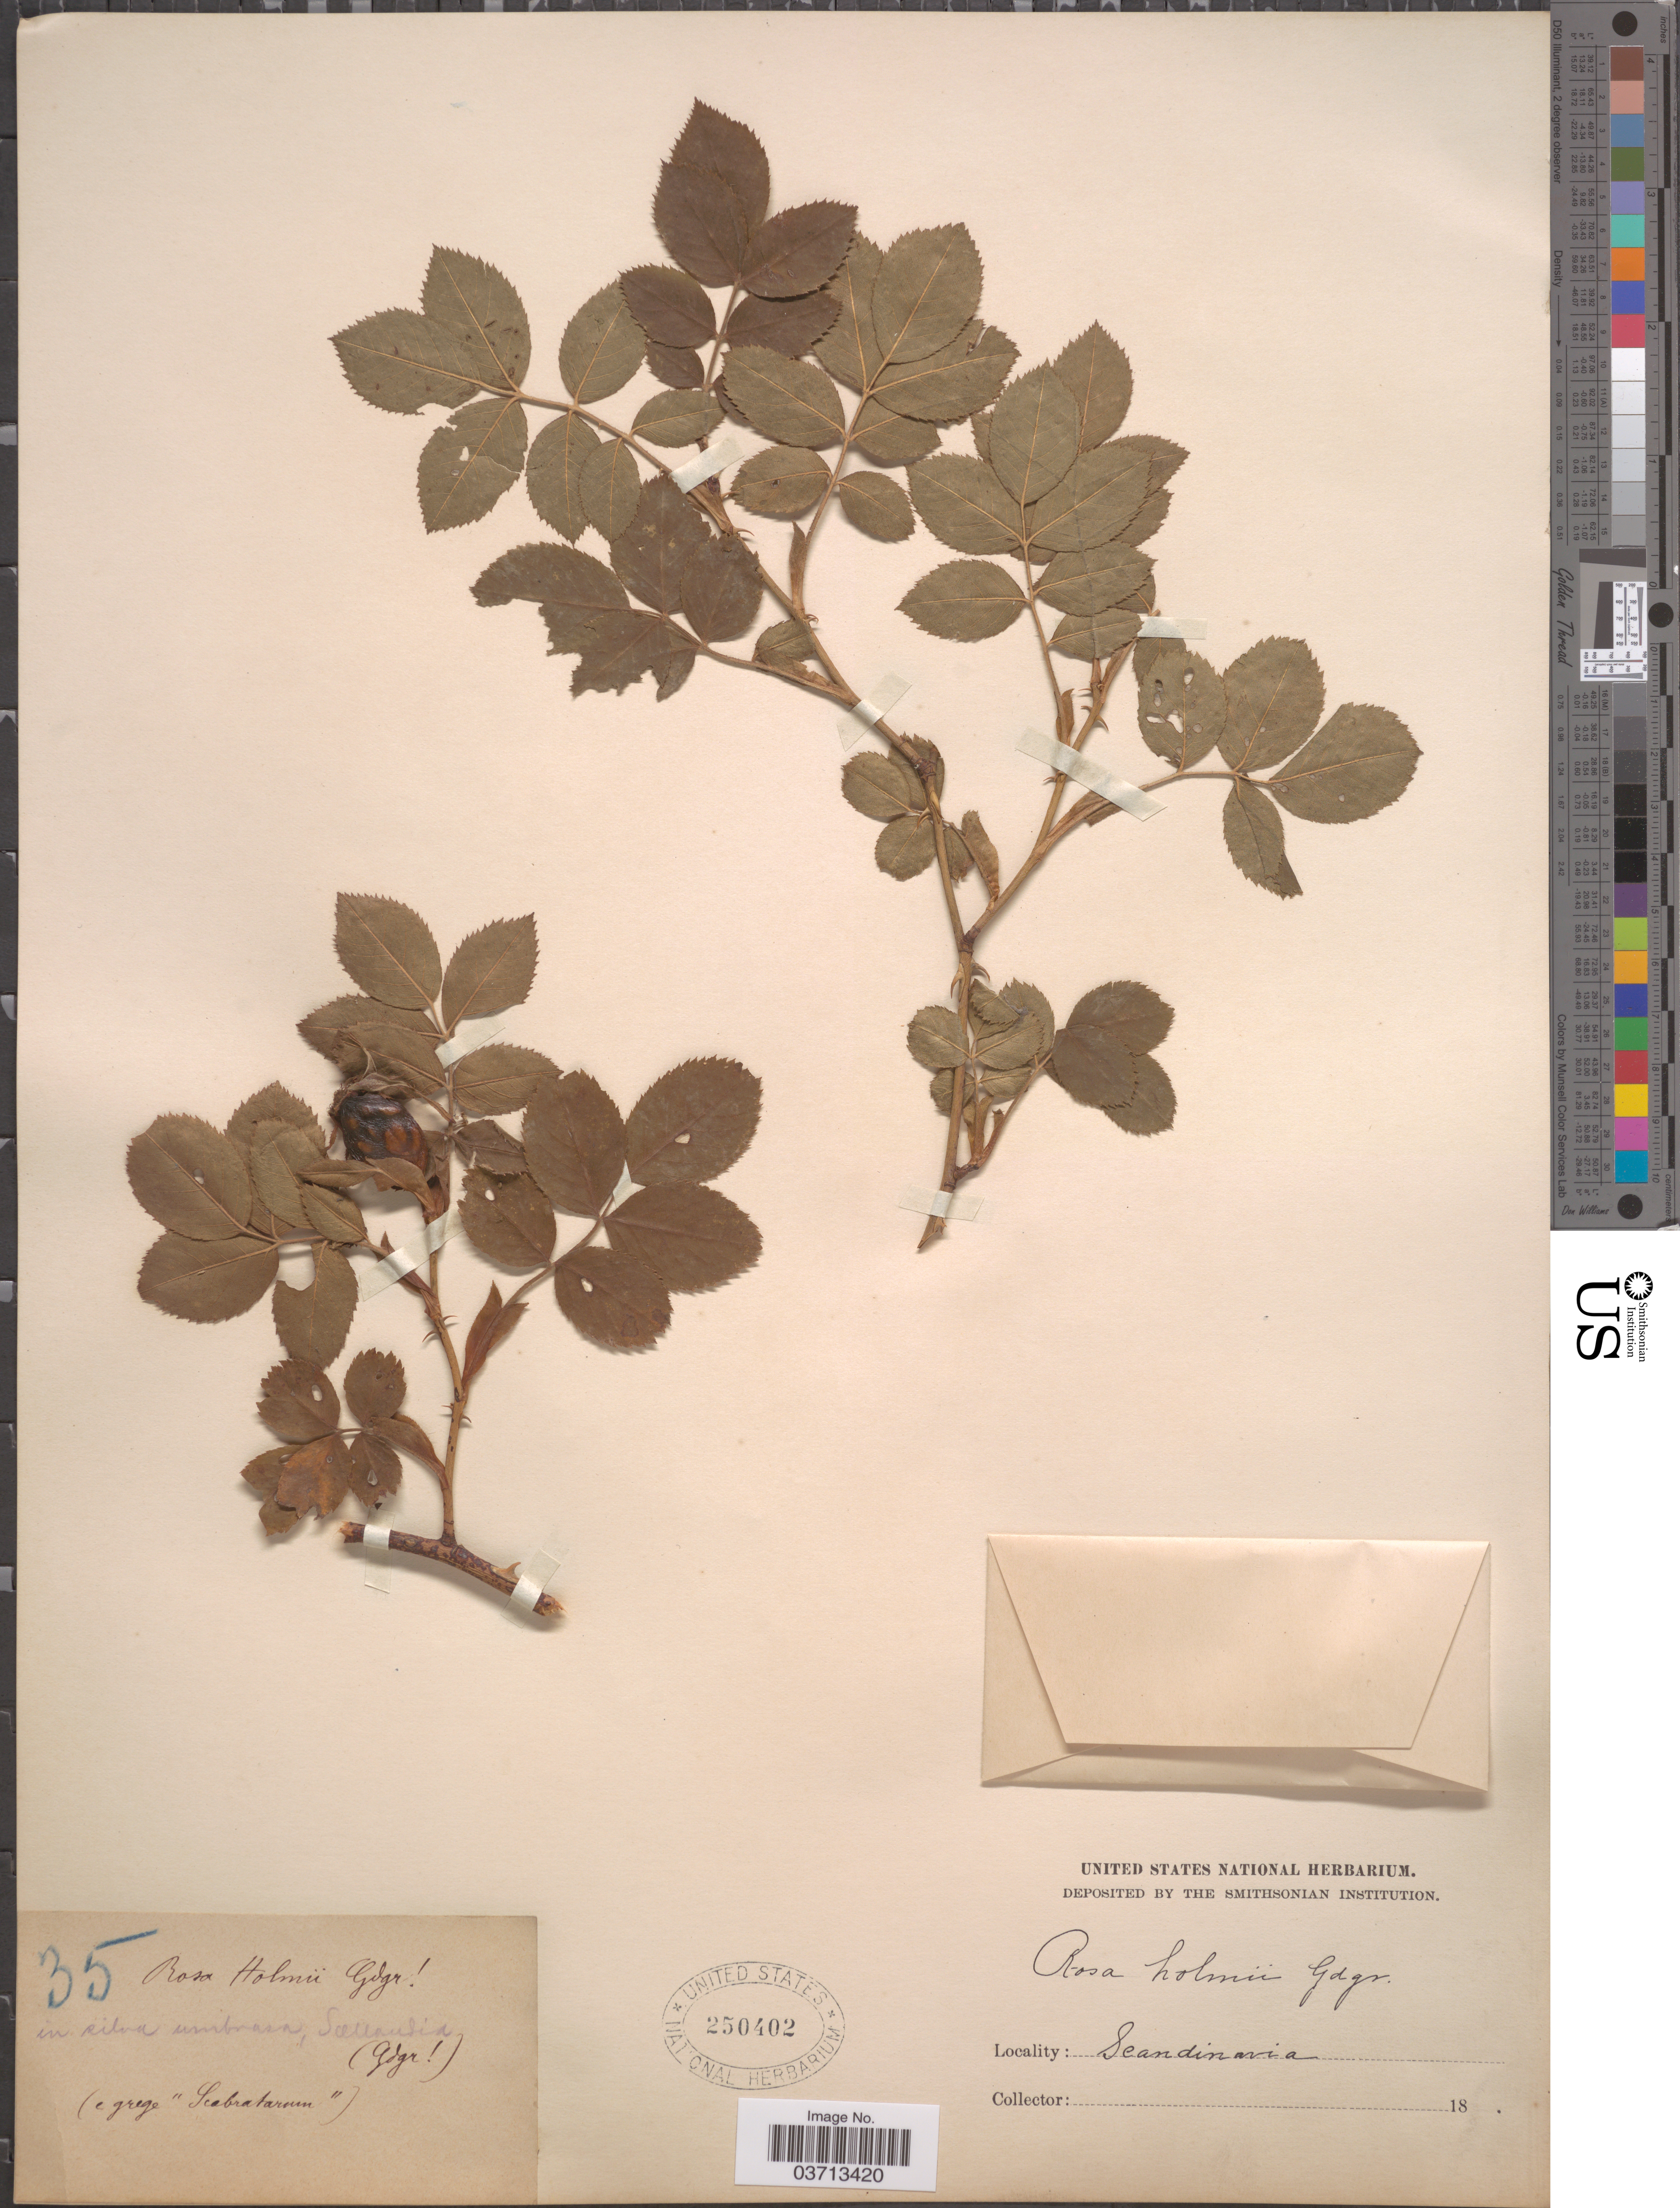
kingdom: Plantae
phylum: Tracheophyta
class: Magnoliopsida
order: Rosales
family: Rosaceae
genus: Rosa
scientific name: Rosa holmii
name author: (Matsson ex Almq.) Matsson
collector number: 35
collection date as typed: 18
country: Denmark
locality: In silva umbrasa, Seelandia. (e grege "Scabratarum"). Scandinavia.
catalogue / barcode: US 250402